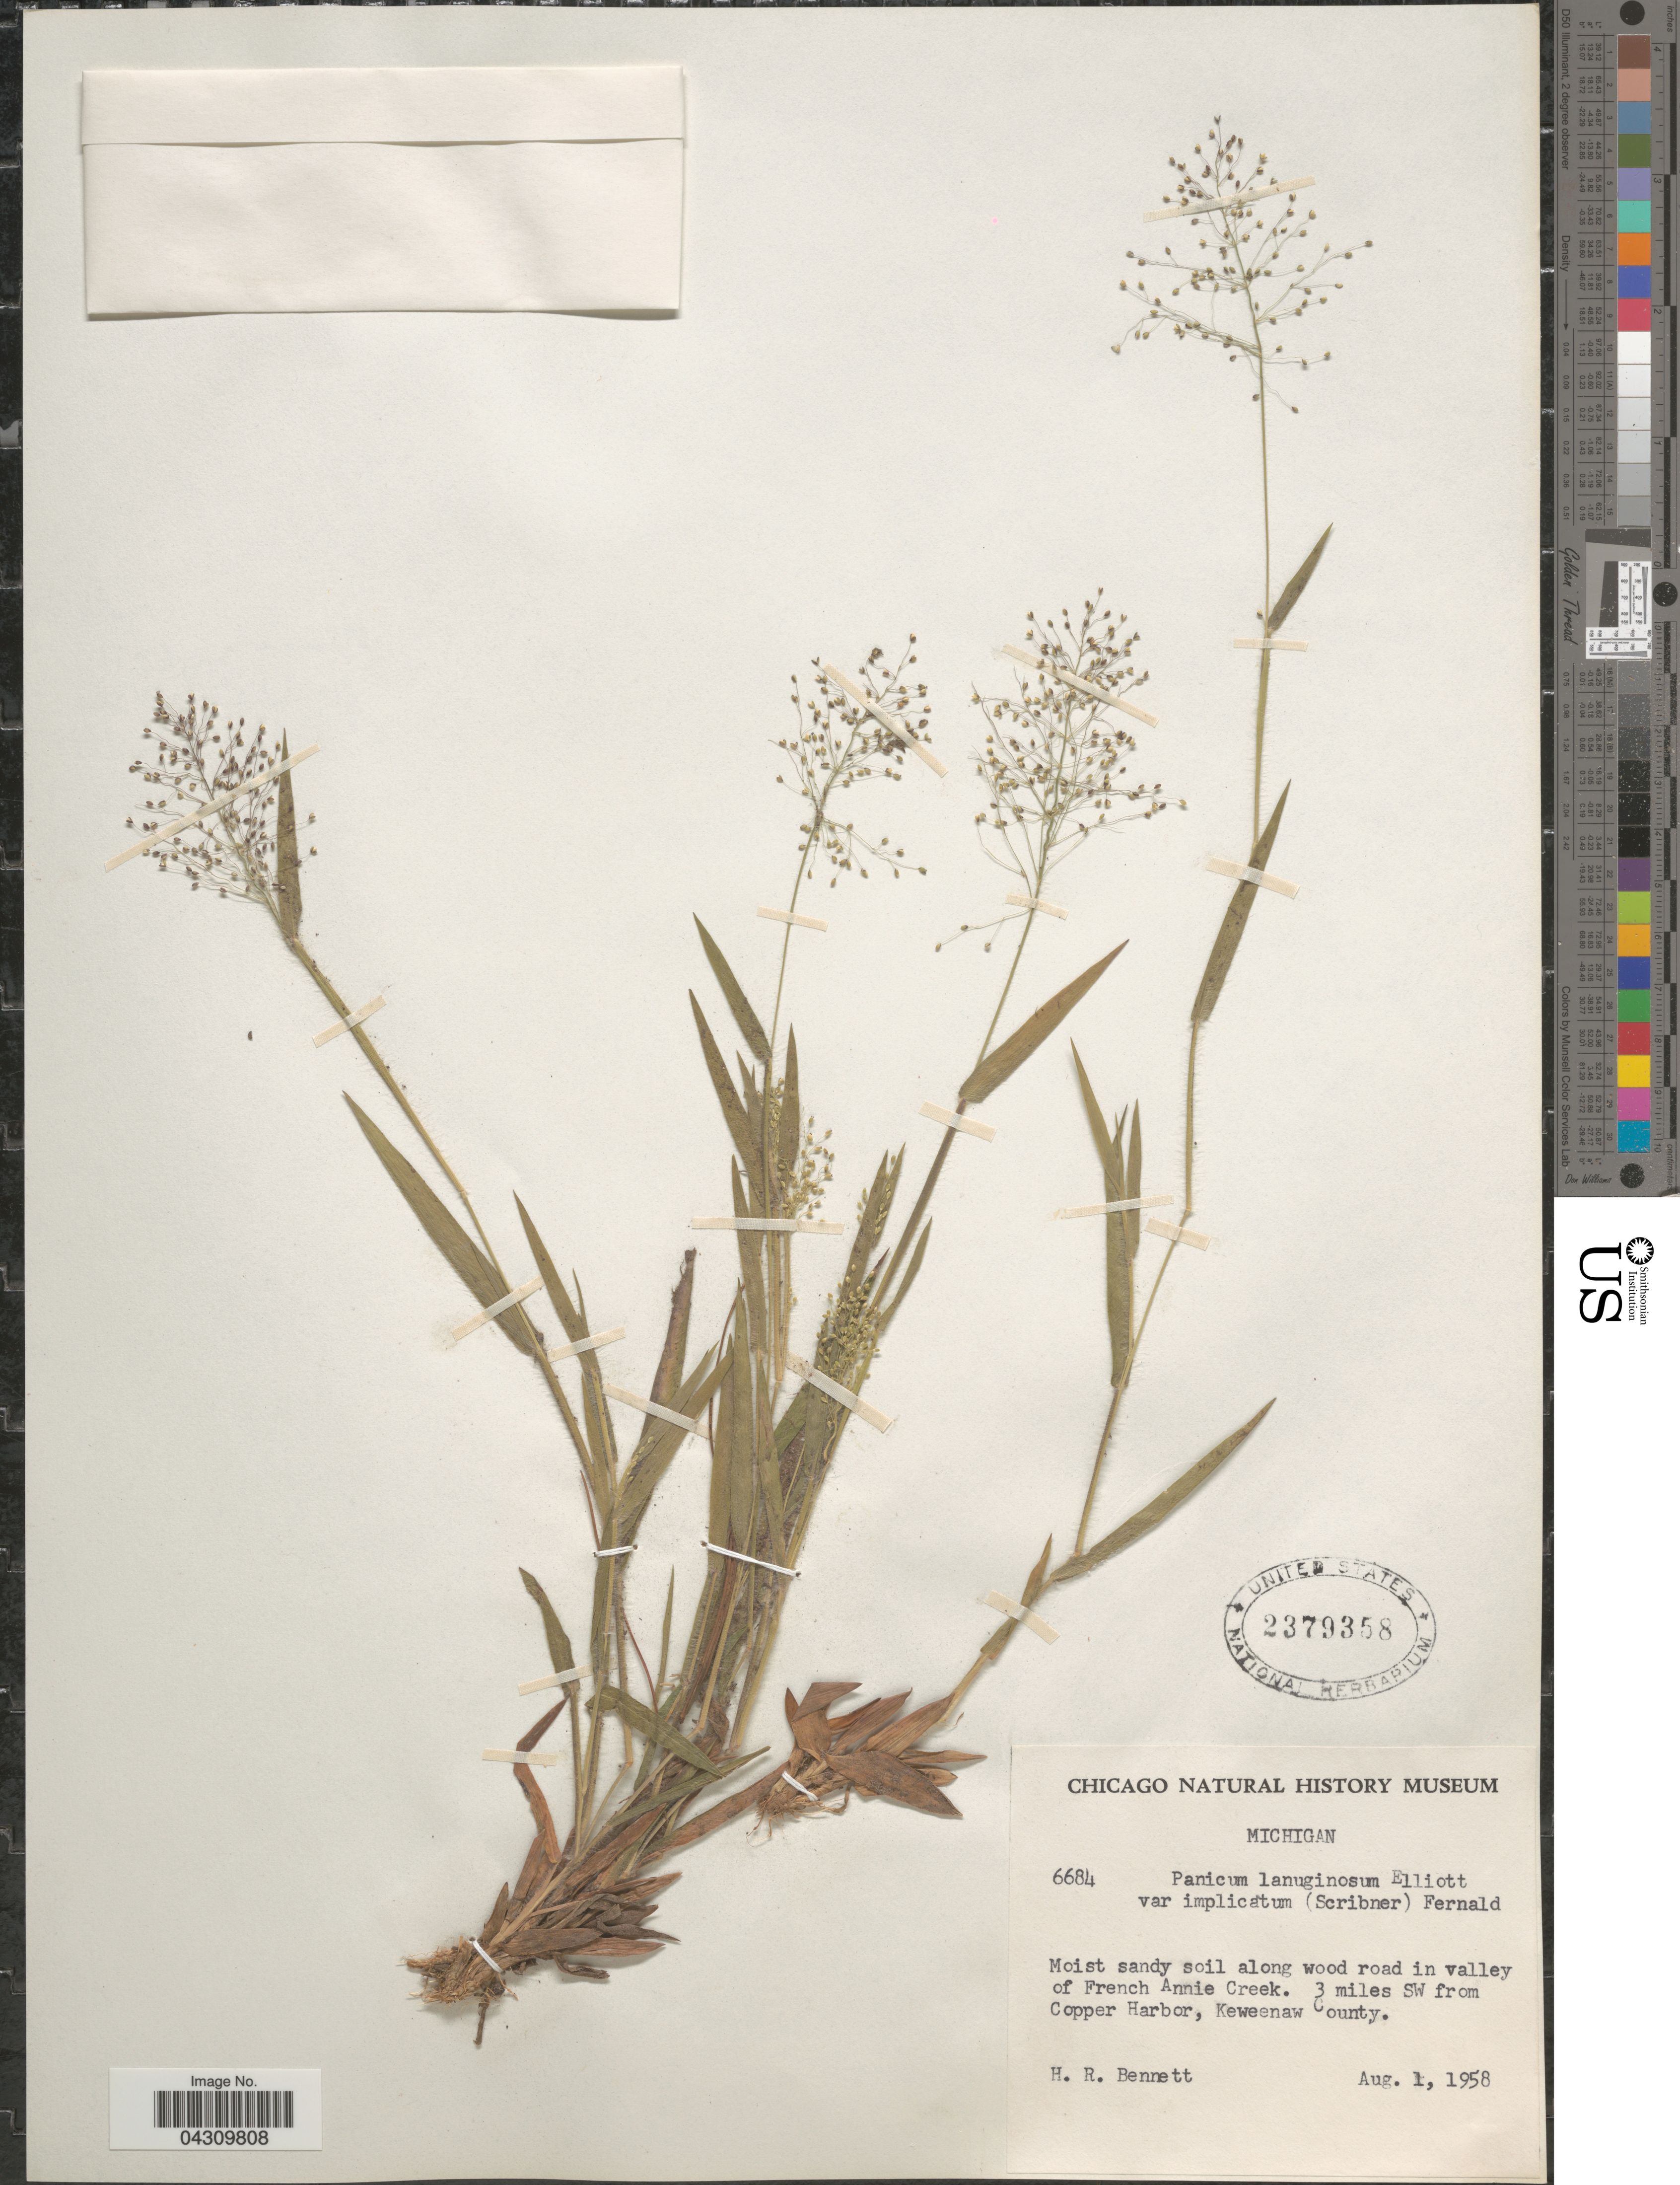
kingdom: Plantae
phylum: Tracheophyta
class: Liliopsida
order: Poales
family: Poaceae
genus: Dichanthelium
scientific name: Dichanthelium acuminatum var. acuminatum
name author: (Sw.) Gould & C.A. Clark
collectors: H. R. Bennett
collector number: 6684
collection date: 1958-08-01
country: United States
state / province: Michigan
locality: Moist sandy soil along wood road in valley of French Annie Creek. 3 miles SW from Copper Harbor, Keweenaw County.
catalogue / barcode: US 2379358